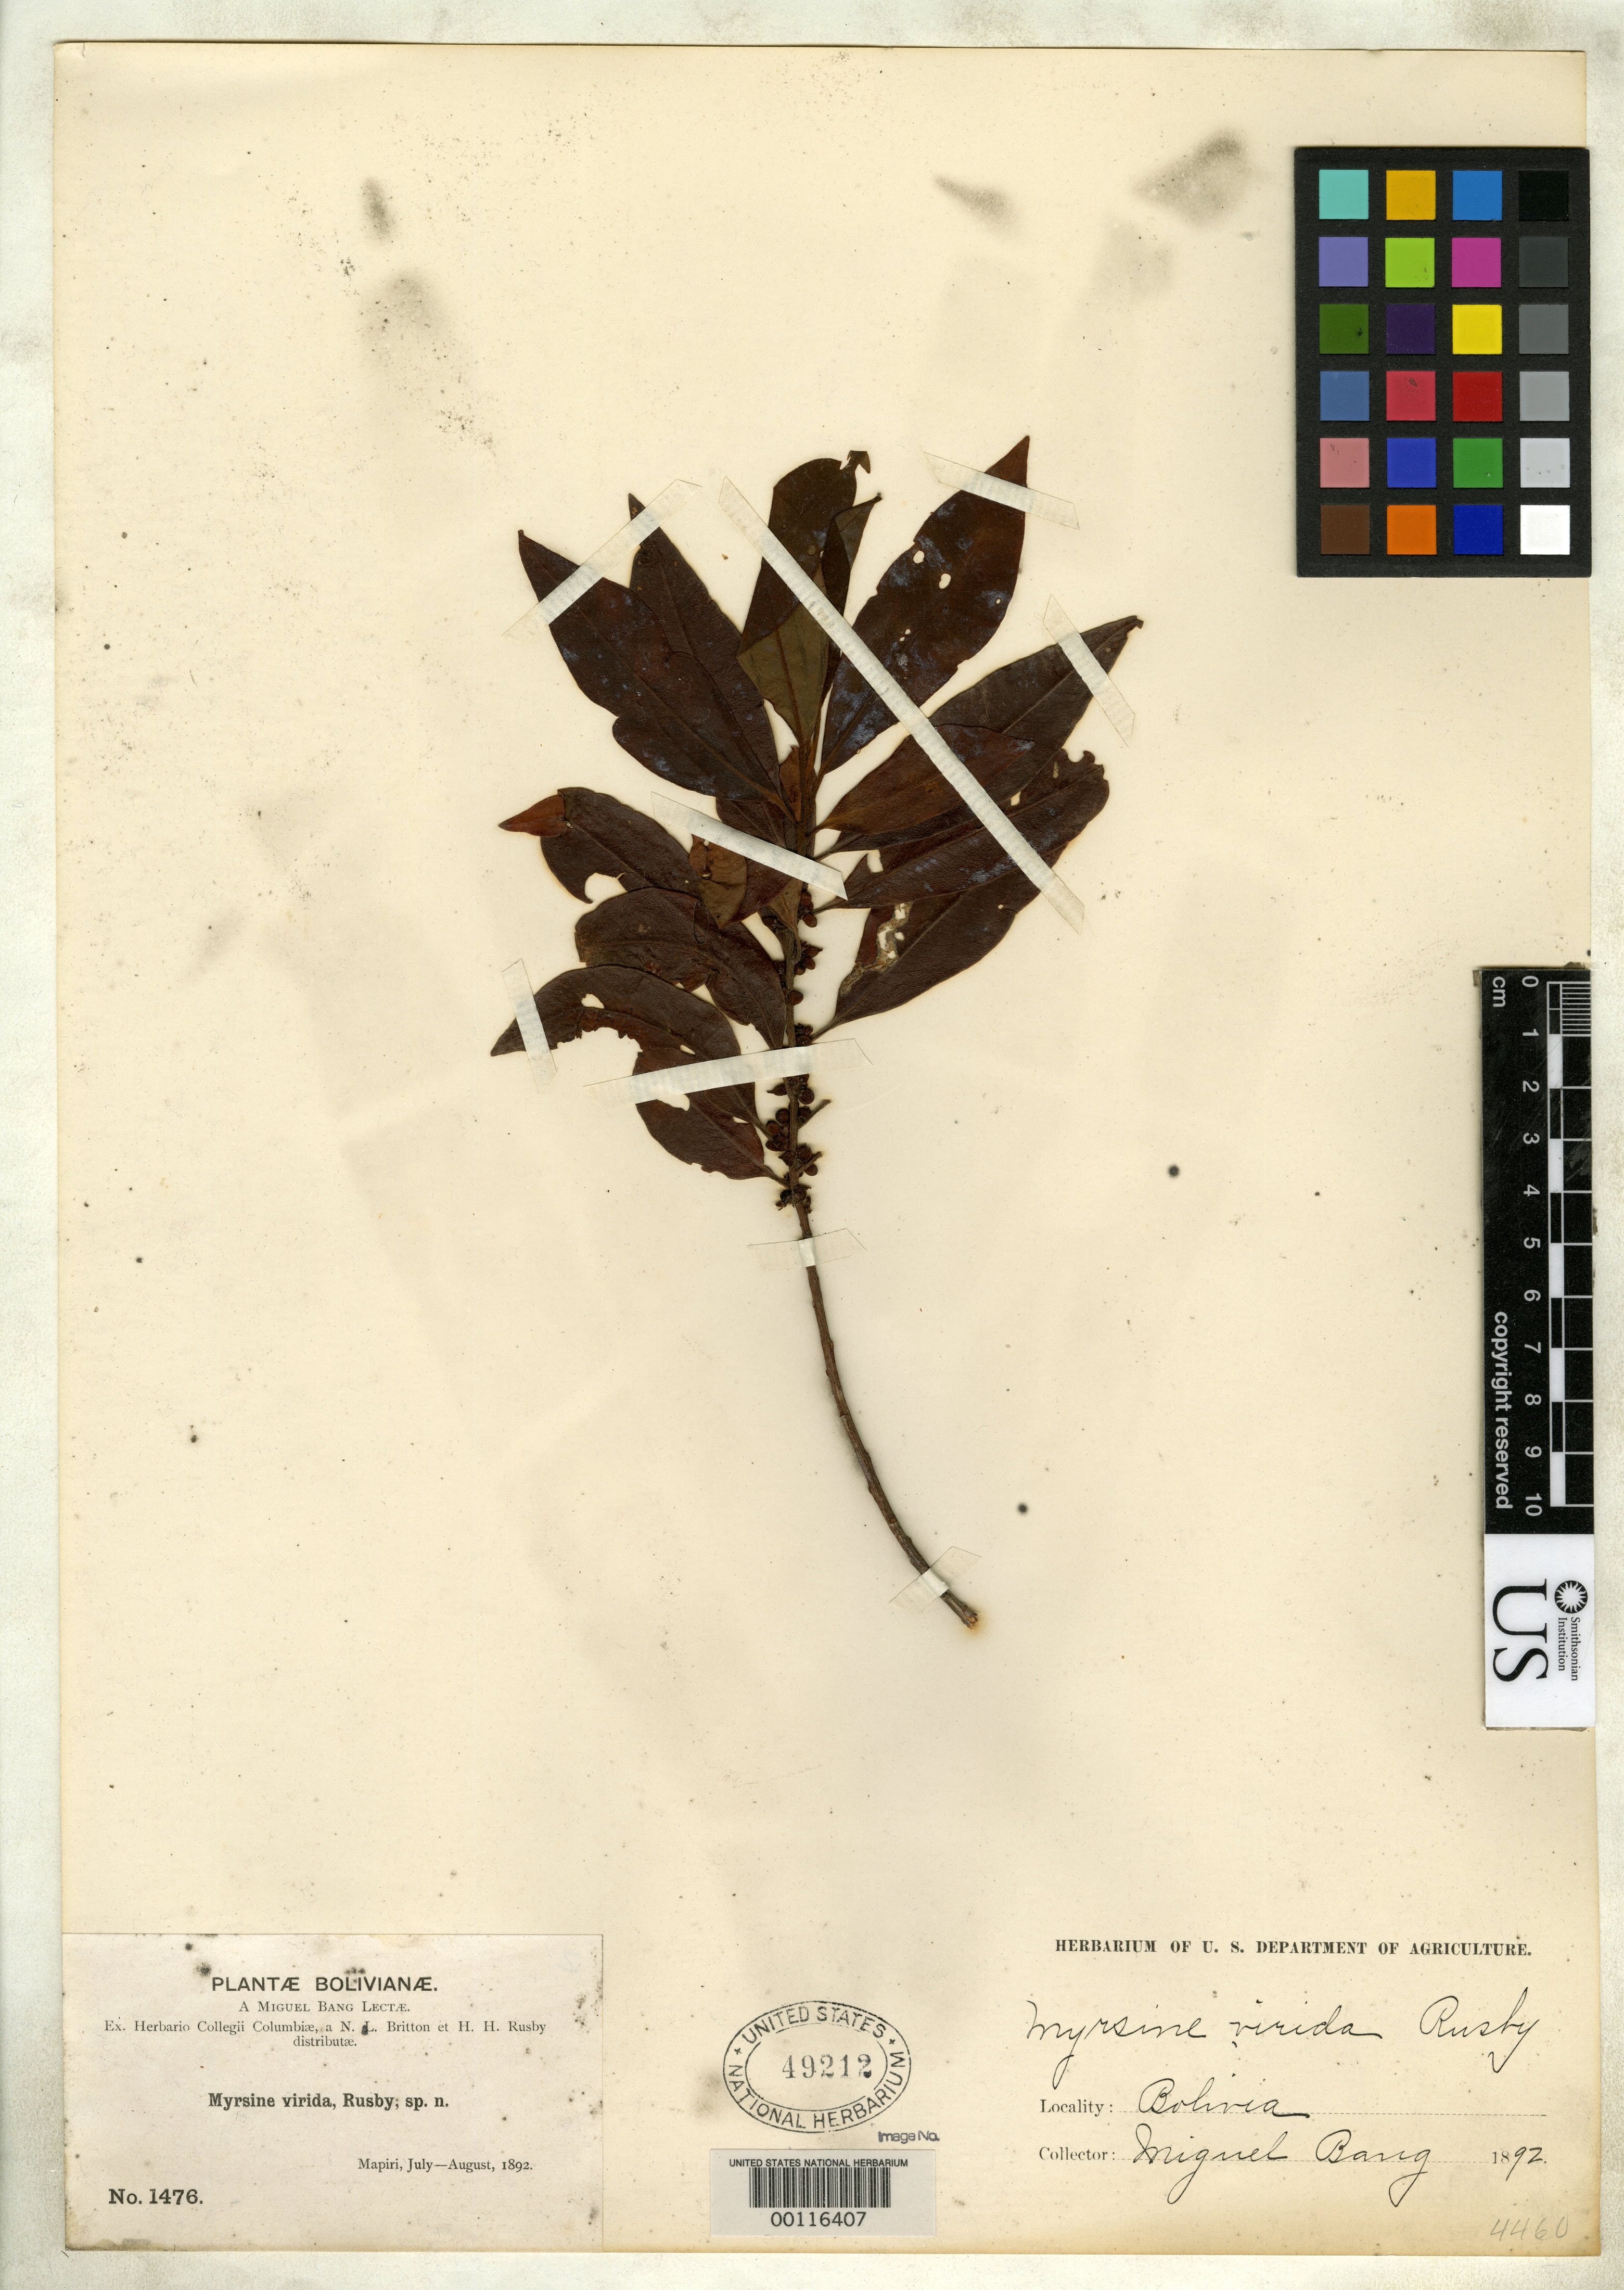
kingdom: Plantae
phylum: Tracheophyta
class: Magnoliopsida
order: Ericales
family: Primulaceae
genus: Myrsine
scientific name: Myrsine viridis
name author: Rusby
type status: Type Collection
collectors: M. Bang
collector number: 1476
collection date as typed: Jul 1892 to -- Aug 1892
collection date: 1892-07/1892-08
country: Bolivia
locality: Mapiri.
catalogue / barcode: US 49212